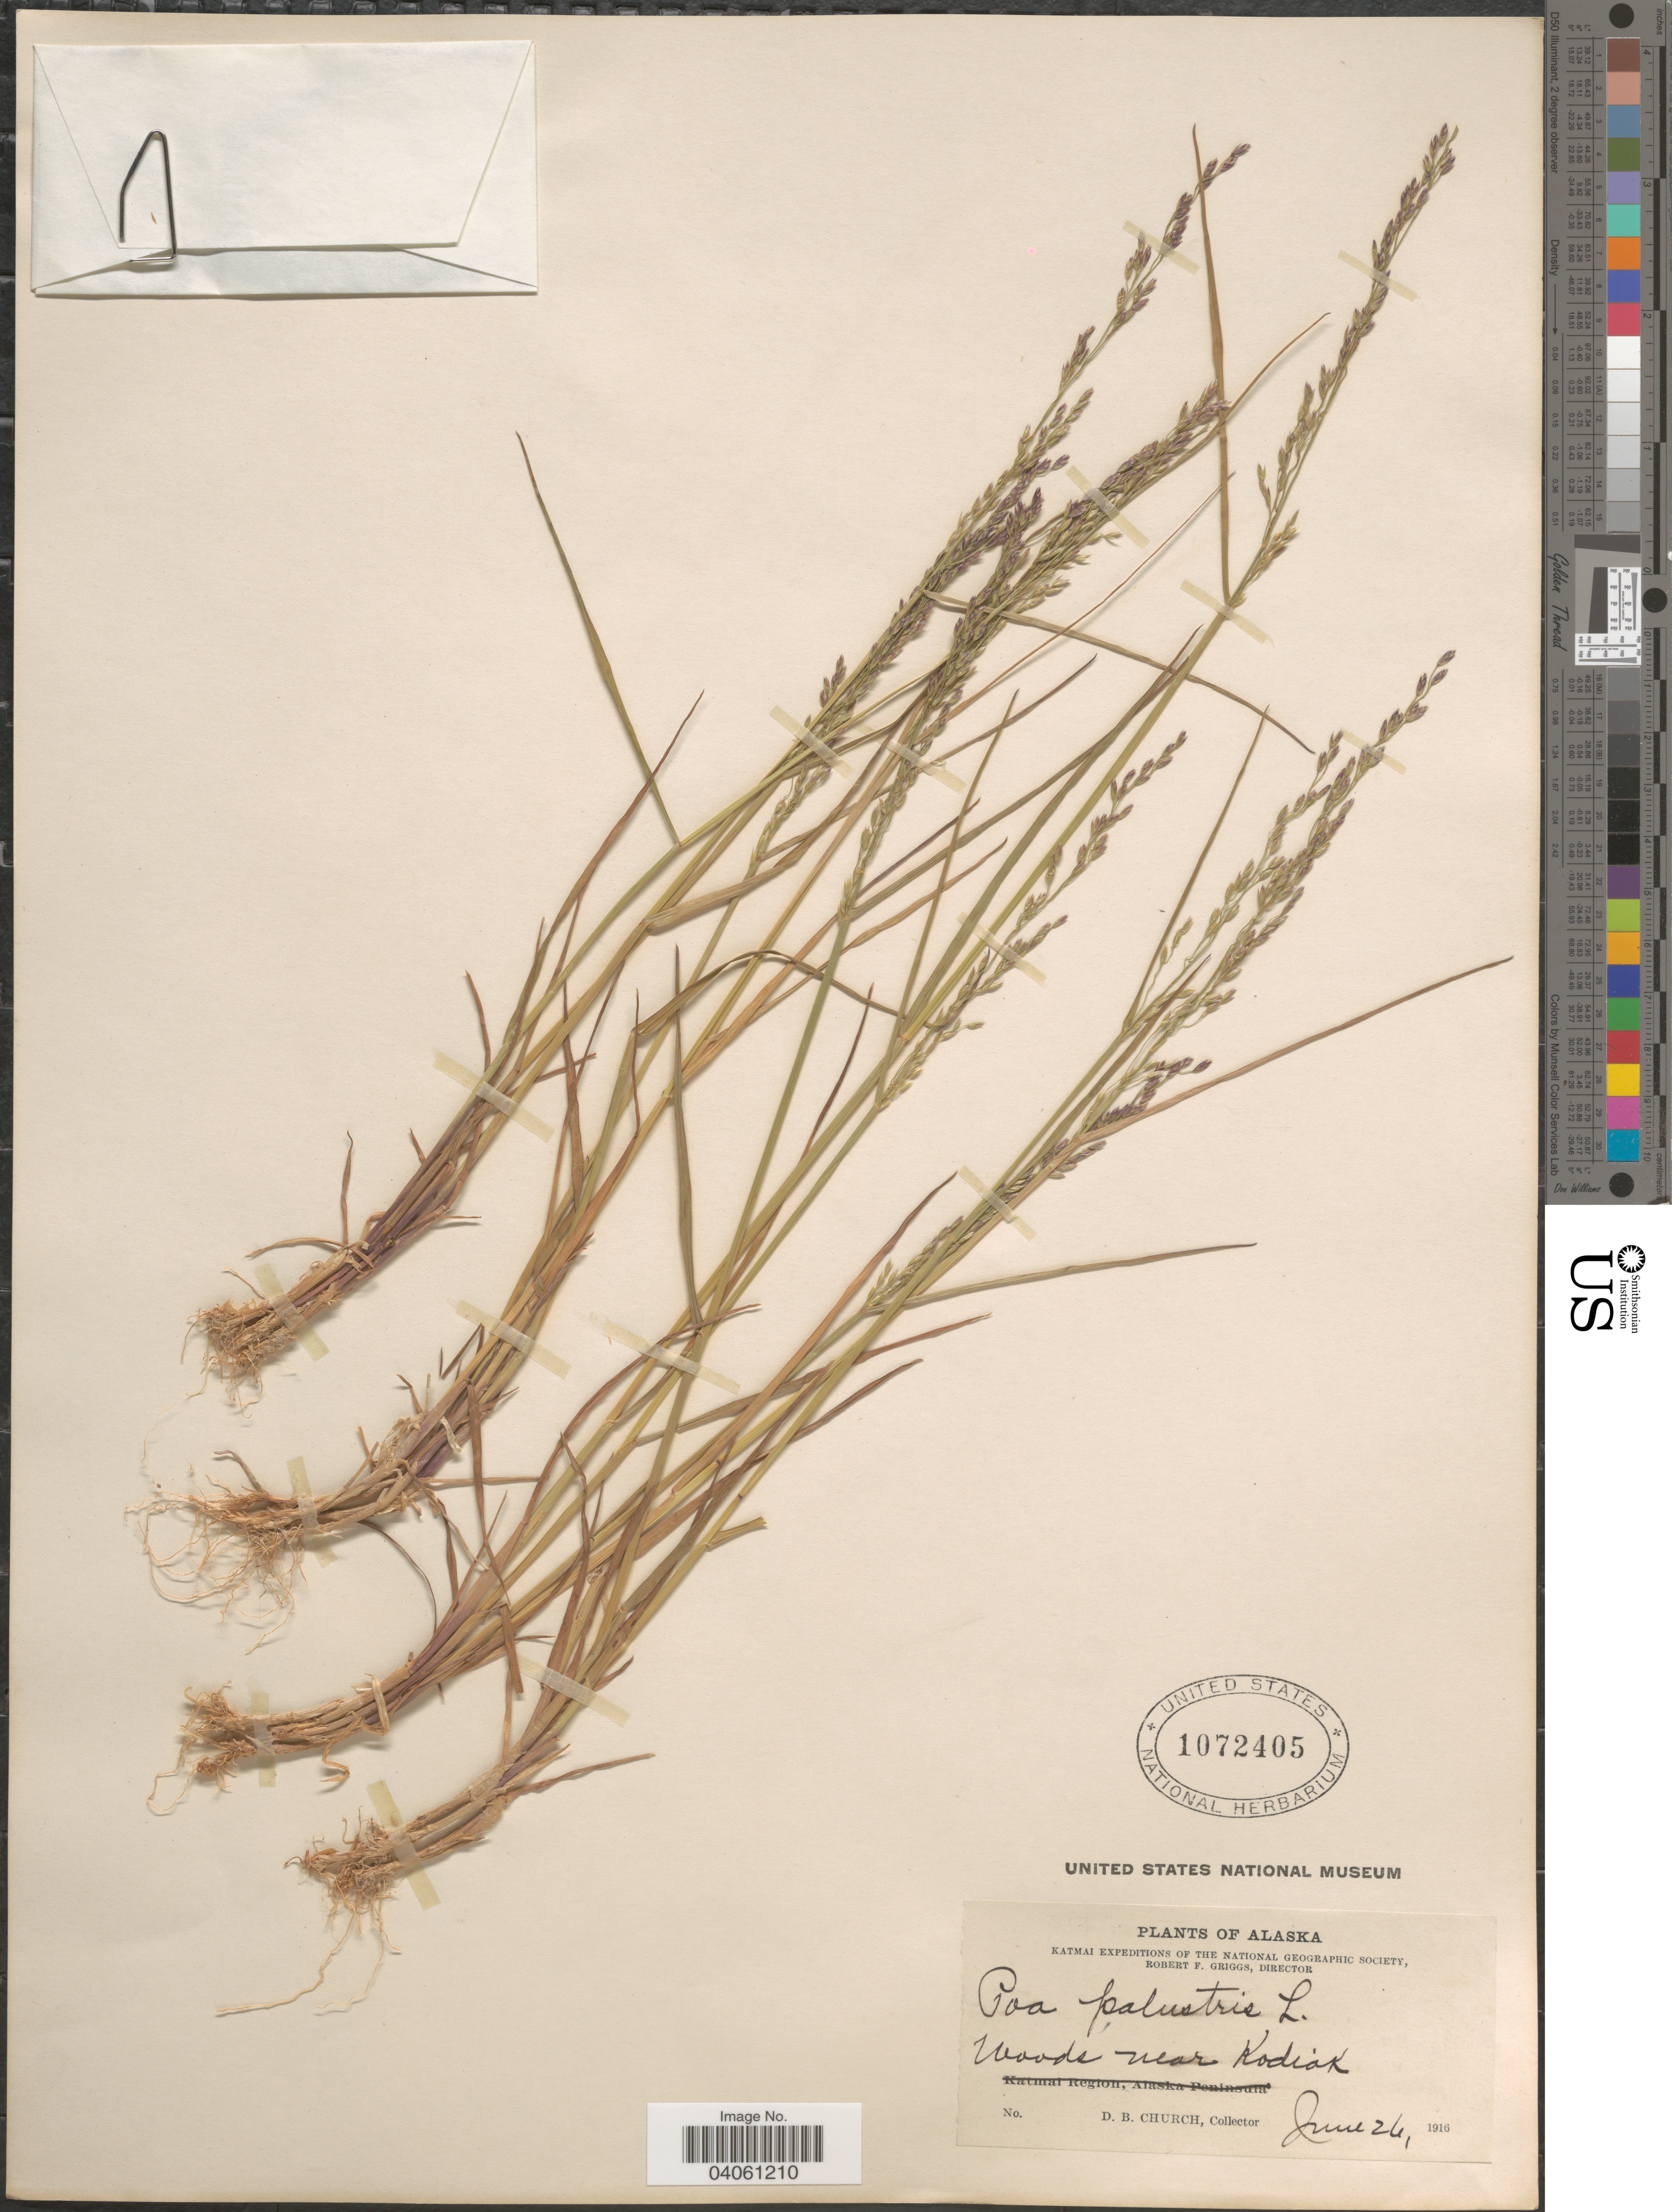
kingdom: Plantae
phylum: Tracheophyta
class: Liliopsida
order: Poales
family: Poaceae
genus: Poa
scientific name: Poa palustris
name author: L.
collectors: D. Church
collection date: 1916-06-24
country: United States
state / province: Alaska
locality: Woods near Kodiak.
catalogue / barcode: US 1072405